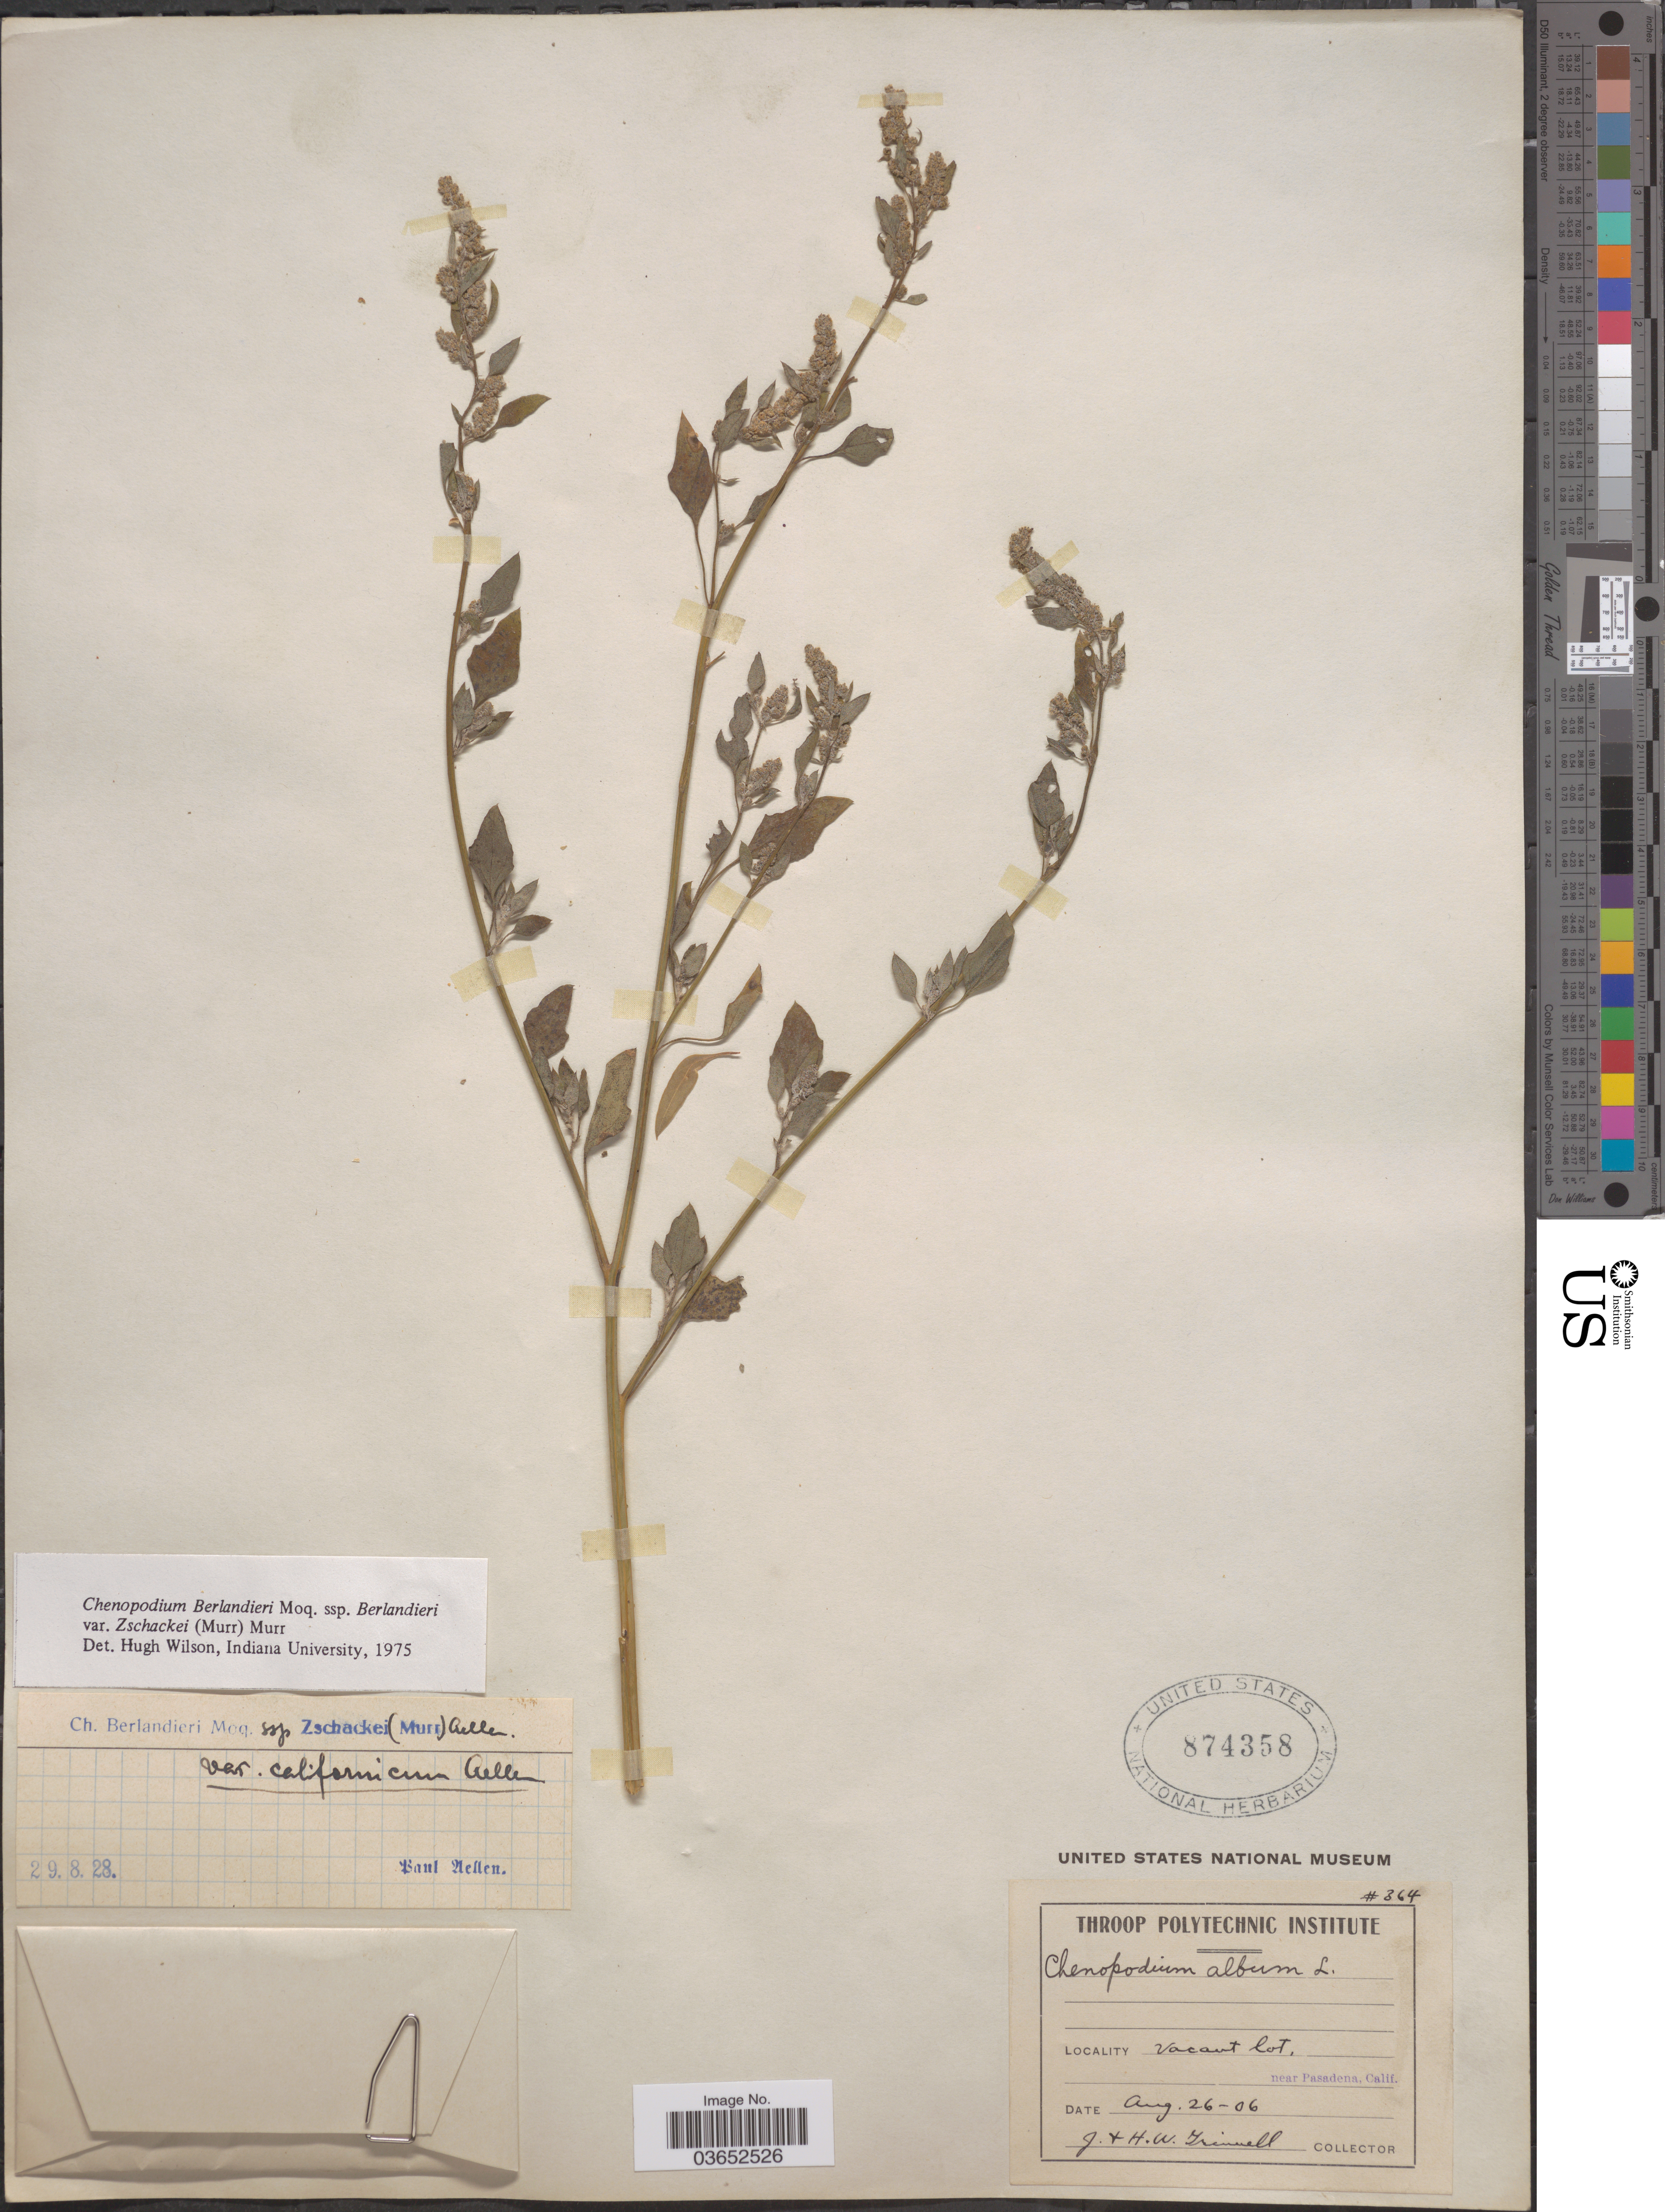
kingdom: Plantae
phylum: Tracheophyta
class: Magnoliopsida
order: Caryophyllales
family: Amaranthaceae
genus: Chenopodium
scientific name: Chenopodium berlandieri var. typicum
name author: A. Ludw. ex Graebn.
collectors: J. Grinnell & H. Grinnell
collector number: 364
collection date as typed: Transcribed d/m/y: 26/8/6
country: United States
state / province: California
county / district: Los Angeles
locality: Vacant lot, near Pasadena.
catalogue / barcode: US 874358